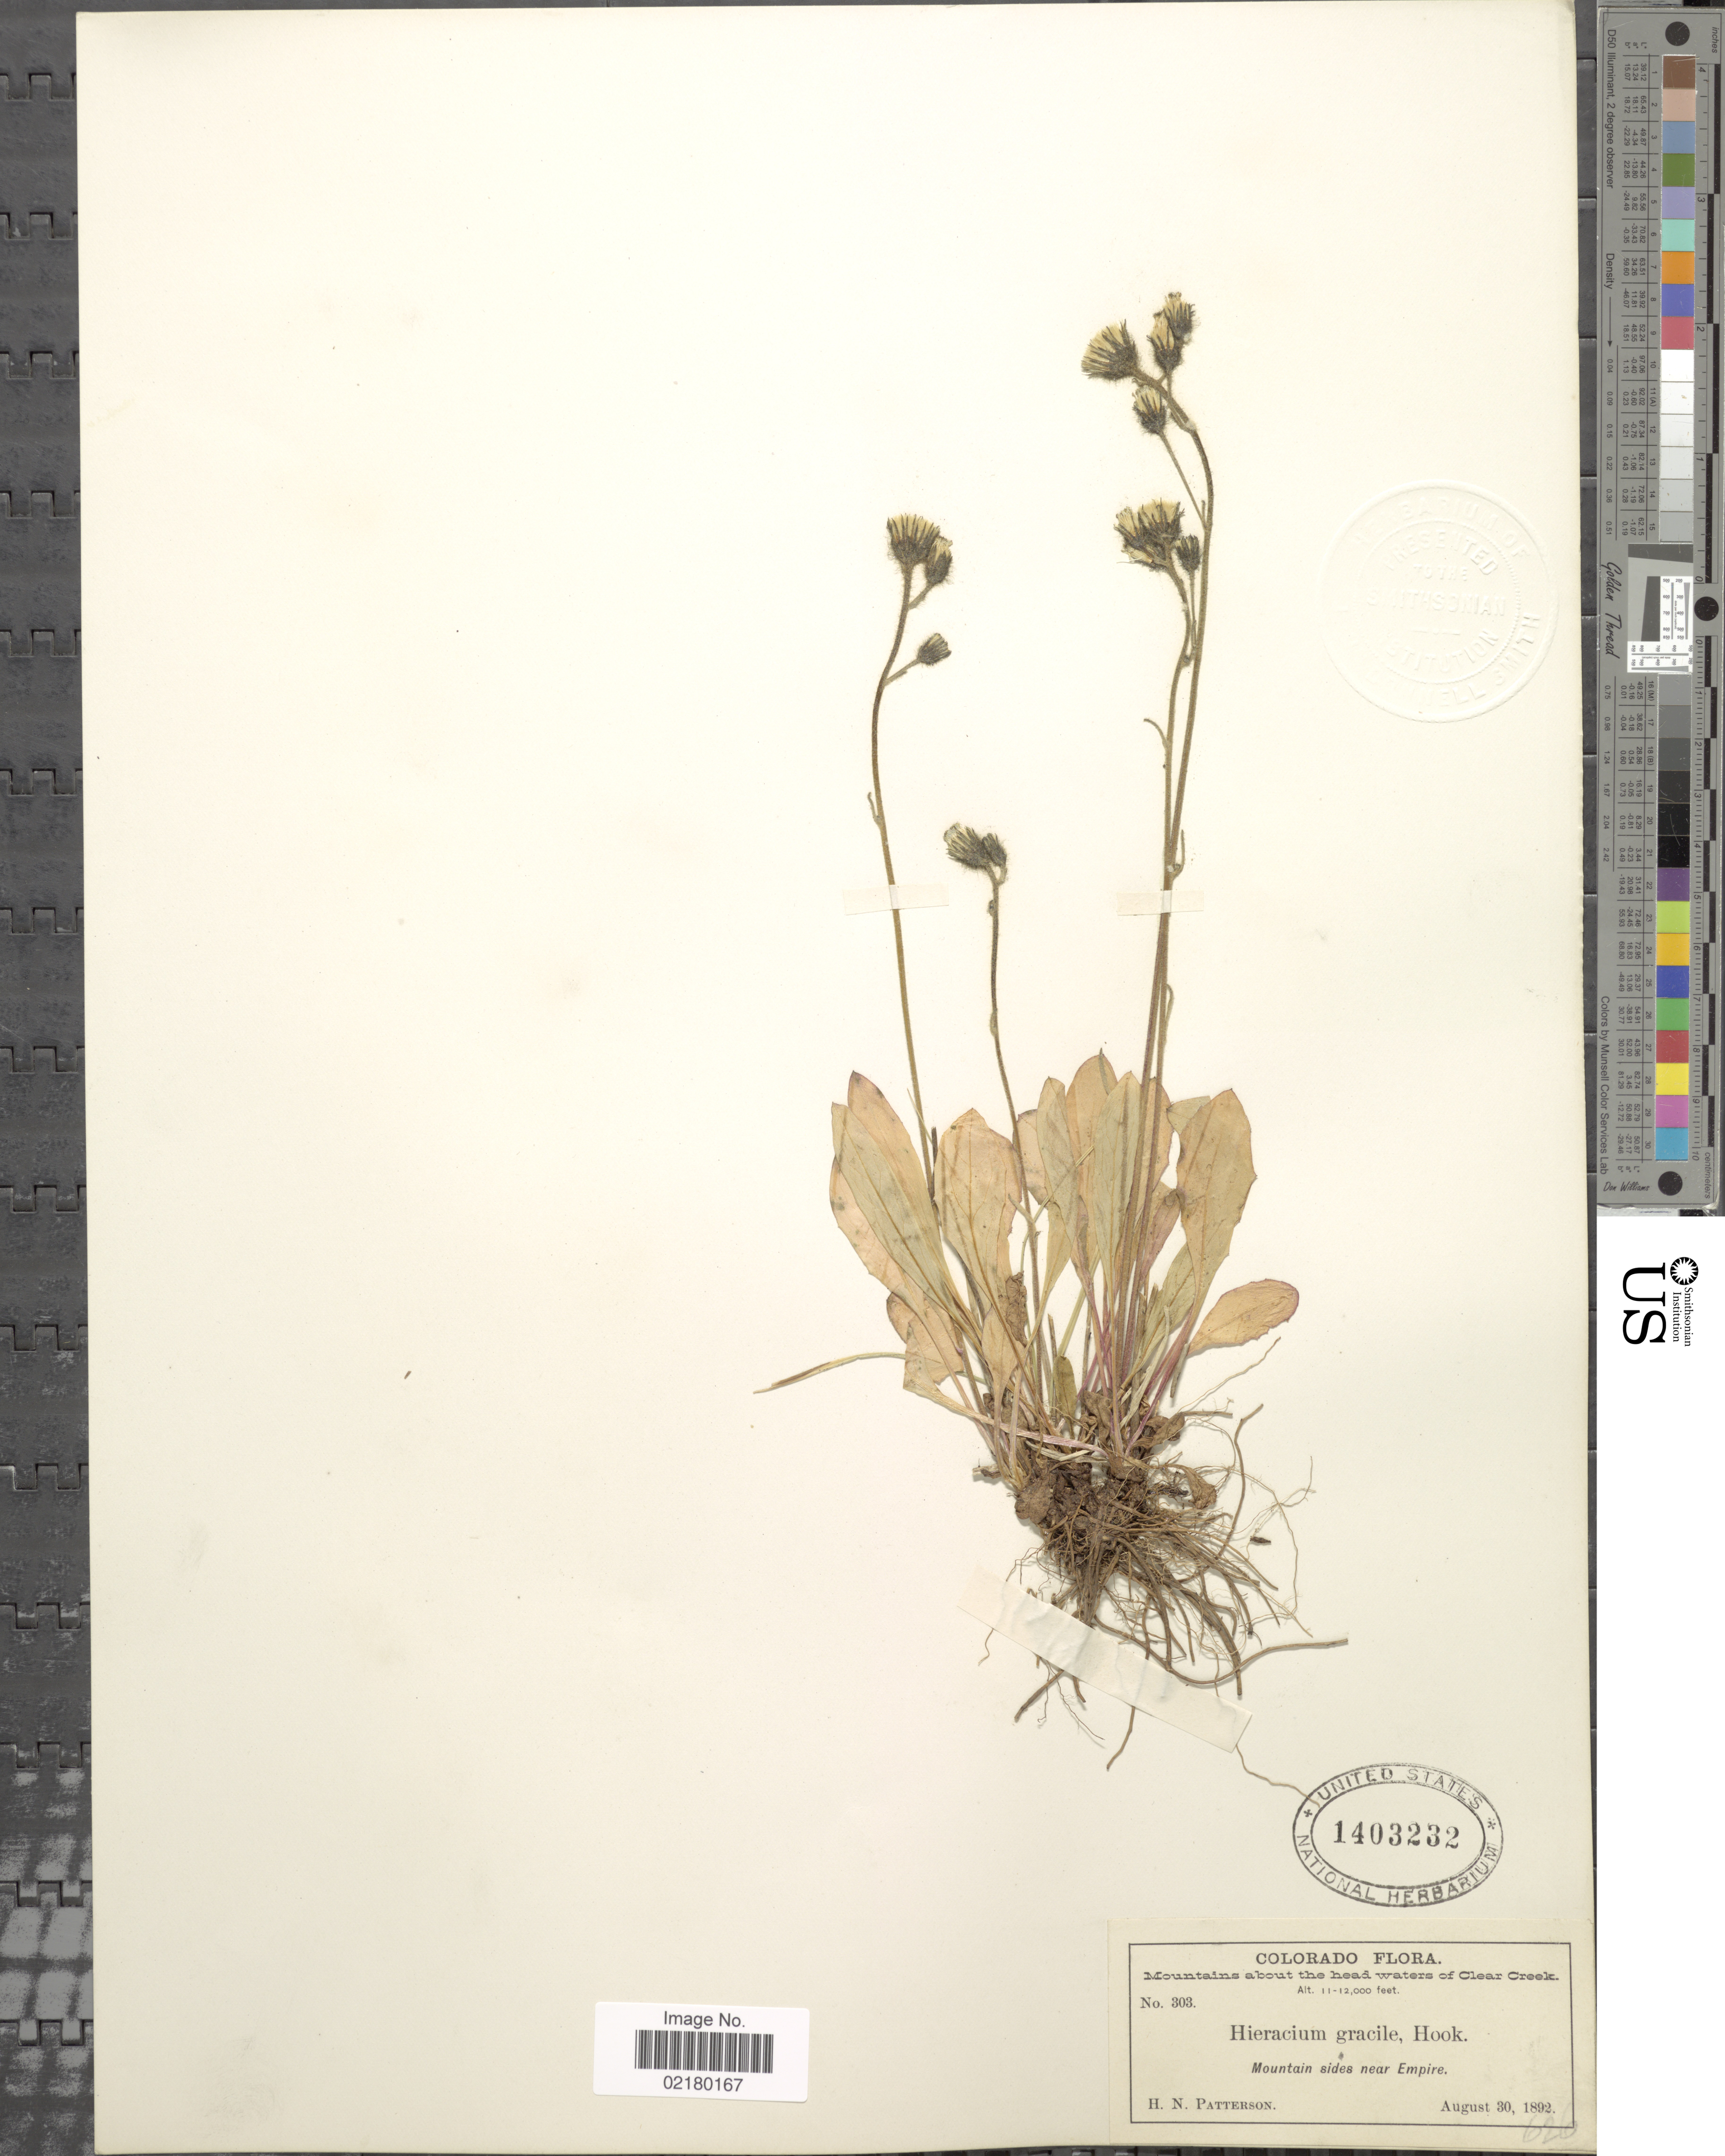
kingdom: Plantae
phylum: Tracheophyta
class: Magnoliopsida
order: Asterales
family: Asteraceae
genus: Hieracium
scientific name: Hieracium triste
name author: Willd. ex Spreng.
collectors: H. N. Patterson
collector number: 303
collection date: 1892-08-30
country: United States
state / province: Colorado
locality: Mountains about the head waters of Clear Creek, Mountains sides near Empire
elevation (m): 3353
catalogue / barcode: US 1403232